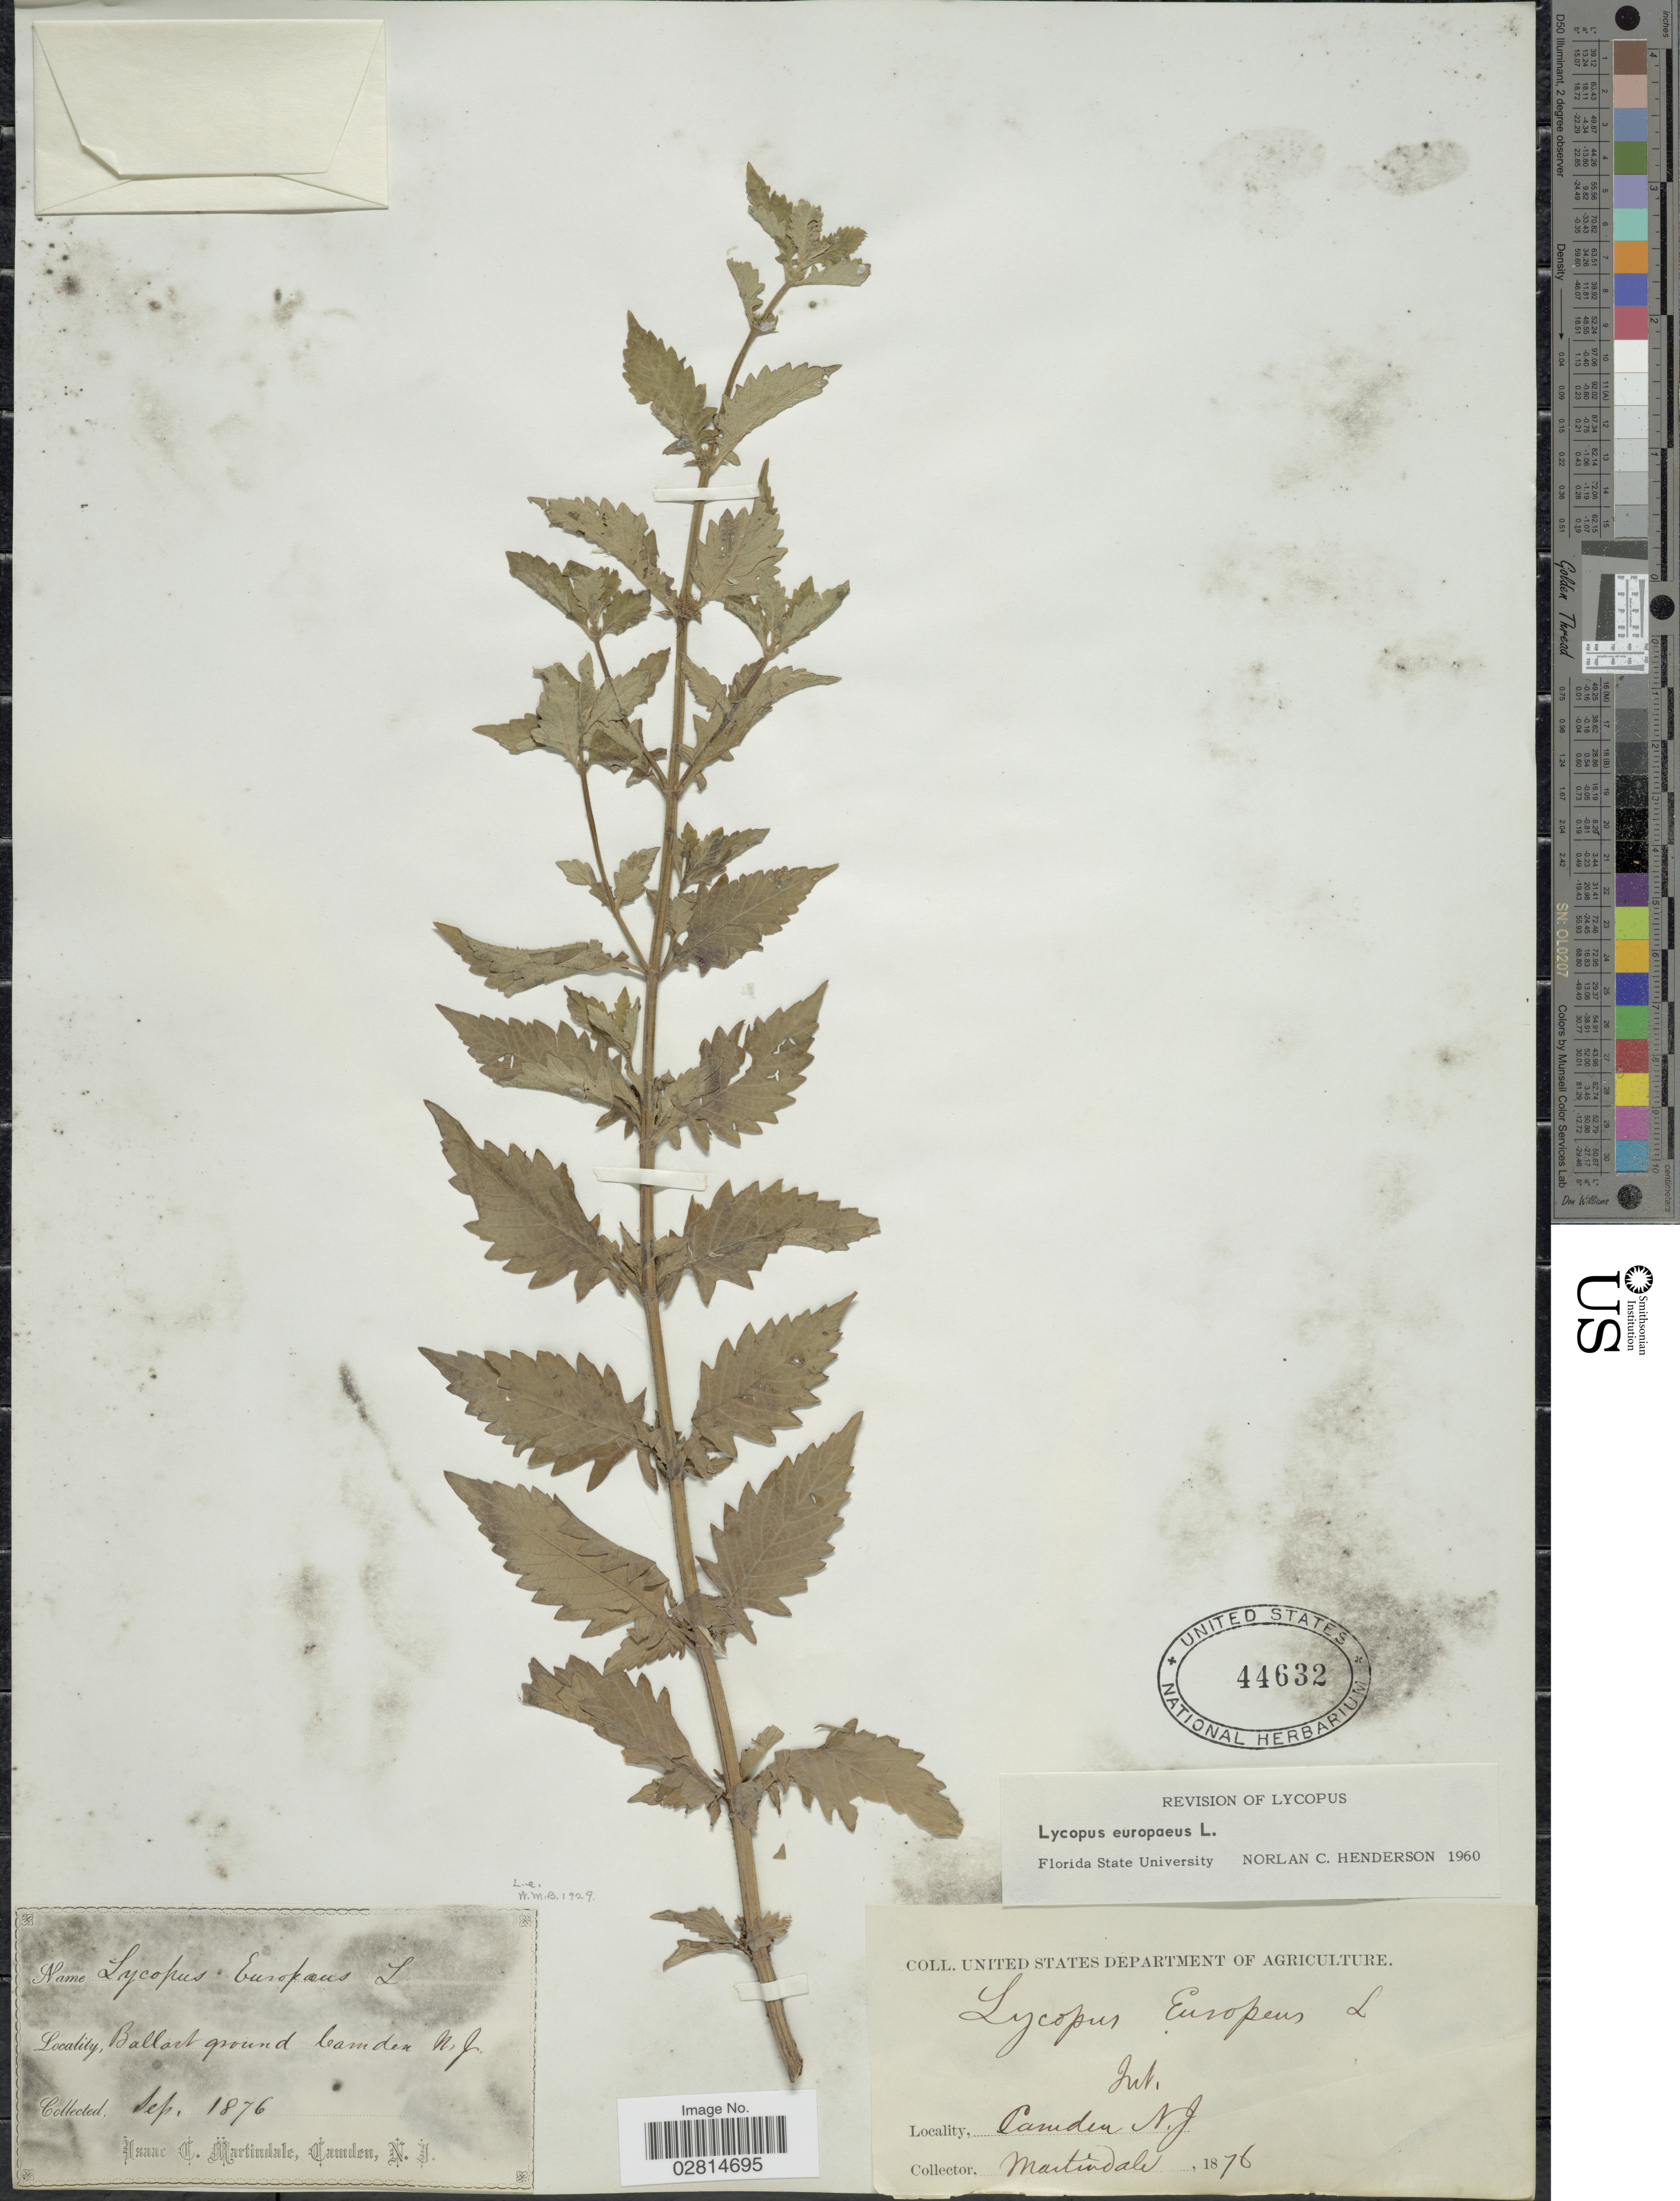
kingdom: Plantae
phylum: Tracheophyta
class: Magnoliopsida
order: Lamiales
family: Lamiaceae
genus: Lycopus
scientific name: Lycopus europaeus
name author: L.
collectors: I. C. Martindale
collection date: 1876-09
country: United States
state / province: New Jersey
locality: Ballast ground Camden.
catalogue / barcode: US 44632